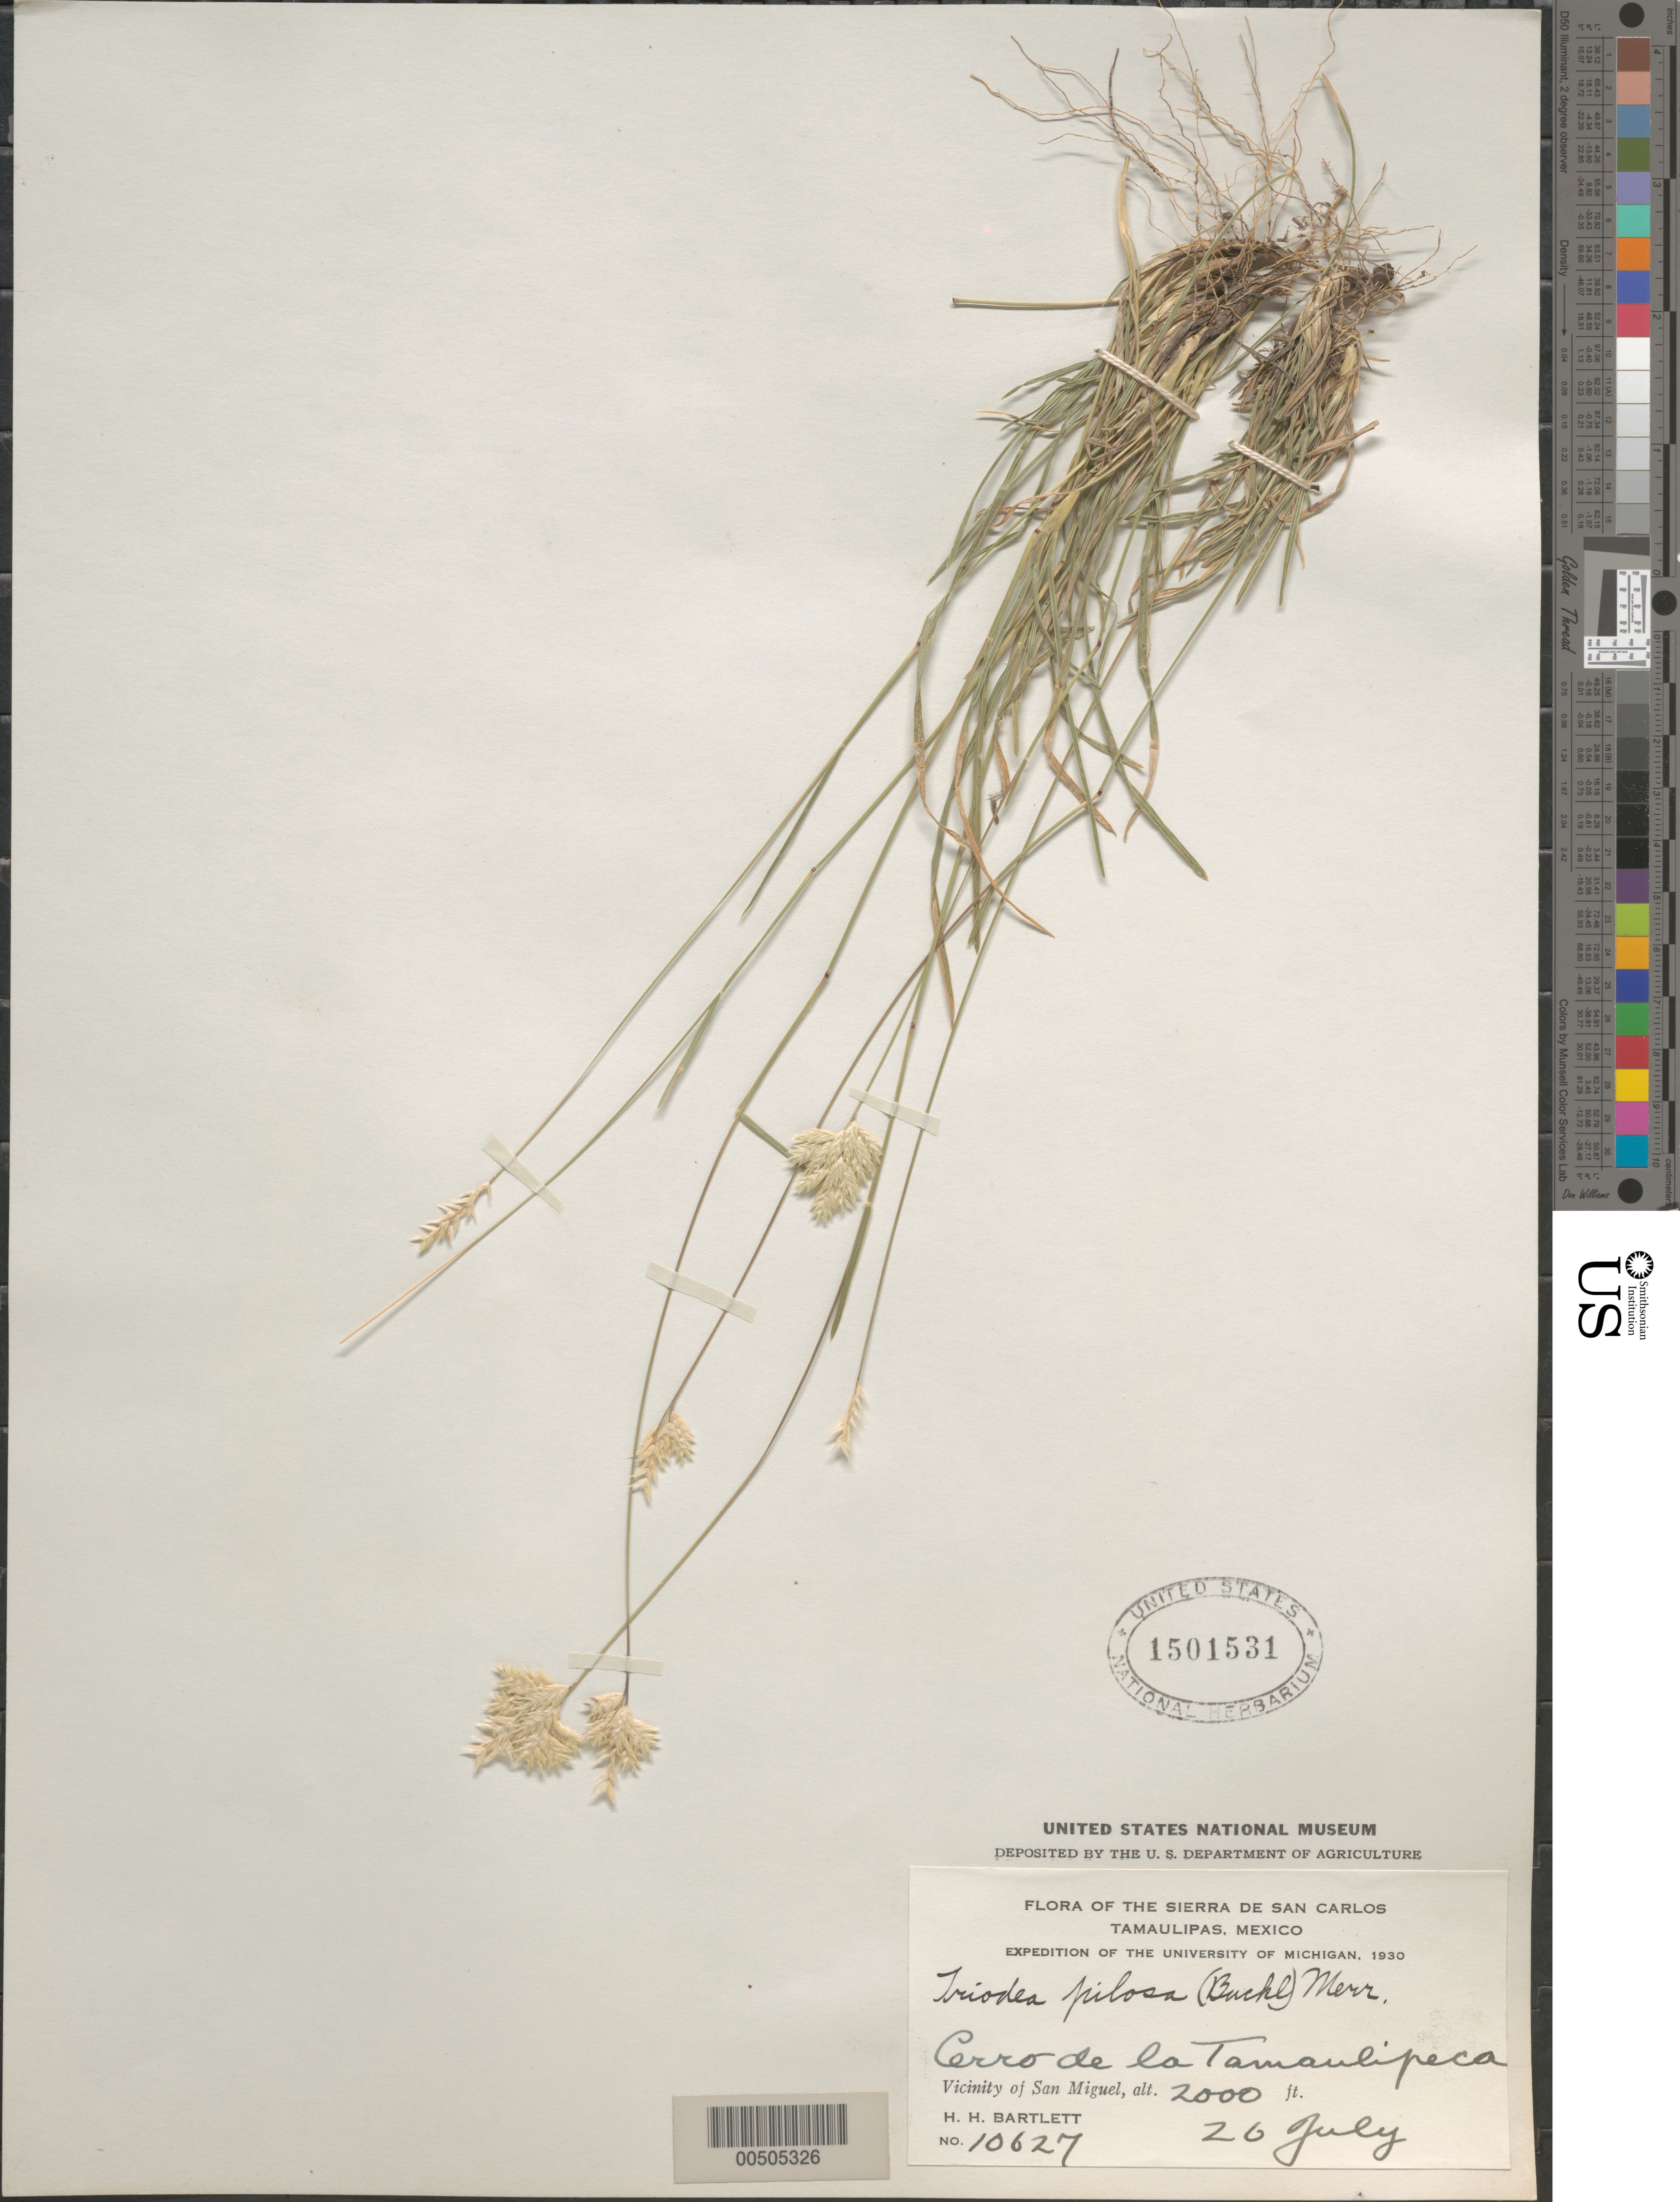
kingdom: Plantae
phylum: Tracheophyta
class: Liliopsida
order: Poales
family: Poaceae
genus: Erioneuron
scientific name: Erioneuron pilosum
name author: (Buckley) Nash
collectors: H. H. Bartlett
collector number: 10627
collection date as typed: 26 Jul 1930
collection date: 1930-07-26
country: Mexico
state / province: Tamaulipas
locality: Sierra de San Carlos, Cerro de la Tamaulipeca, vicinity of San Miguel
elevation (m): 610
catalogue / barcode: US 1501531